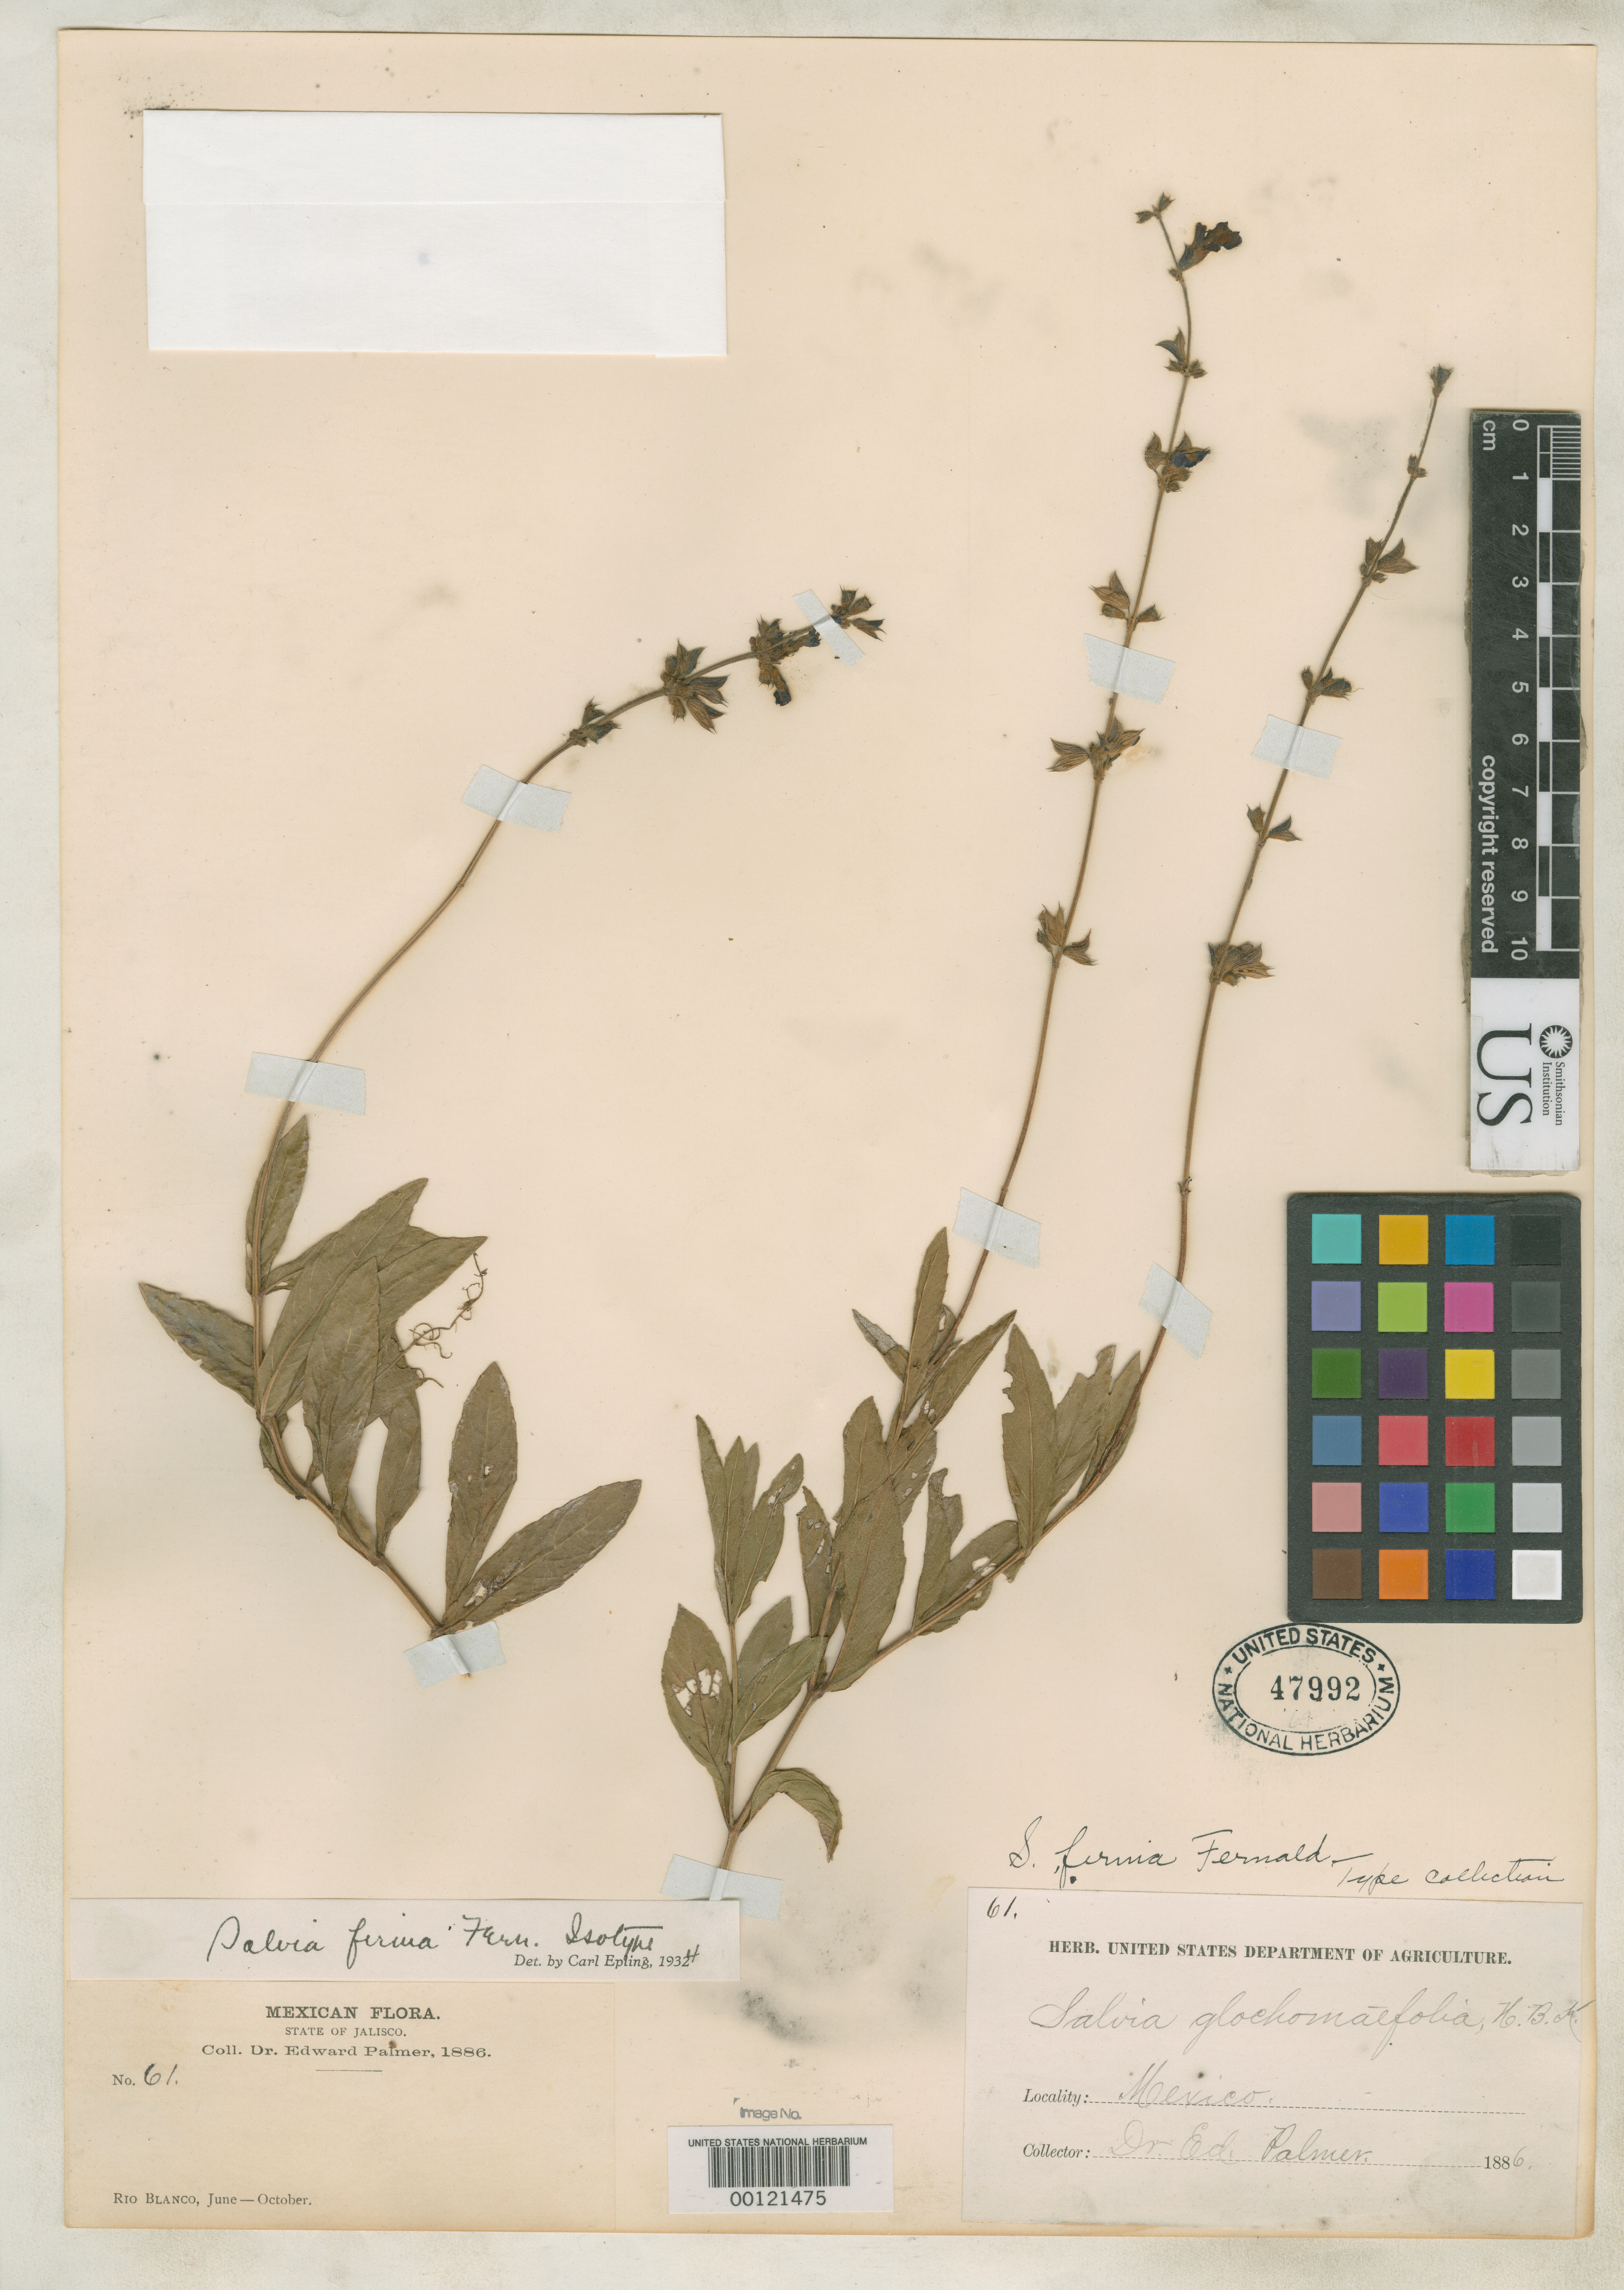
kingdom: Plantae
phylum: Tracheophyta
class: Magnoliopsida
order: Lamiales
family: Lamiaceae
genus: Salvia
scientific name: Salvia firma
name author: Fernald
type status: Isotype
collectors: E. Palmer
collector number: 61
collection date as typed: Jun 1886 to -- Oct 1886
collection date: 1886-06/1886-10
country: Mexico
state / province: Jalisco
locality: Rio Blanco.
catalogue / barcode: US 47992